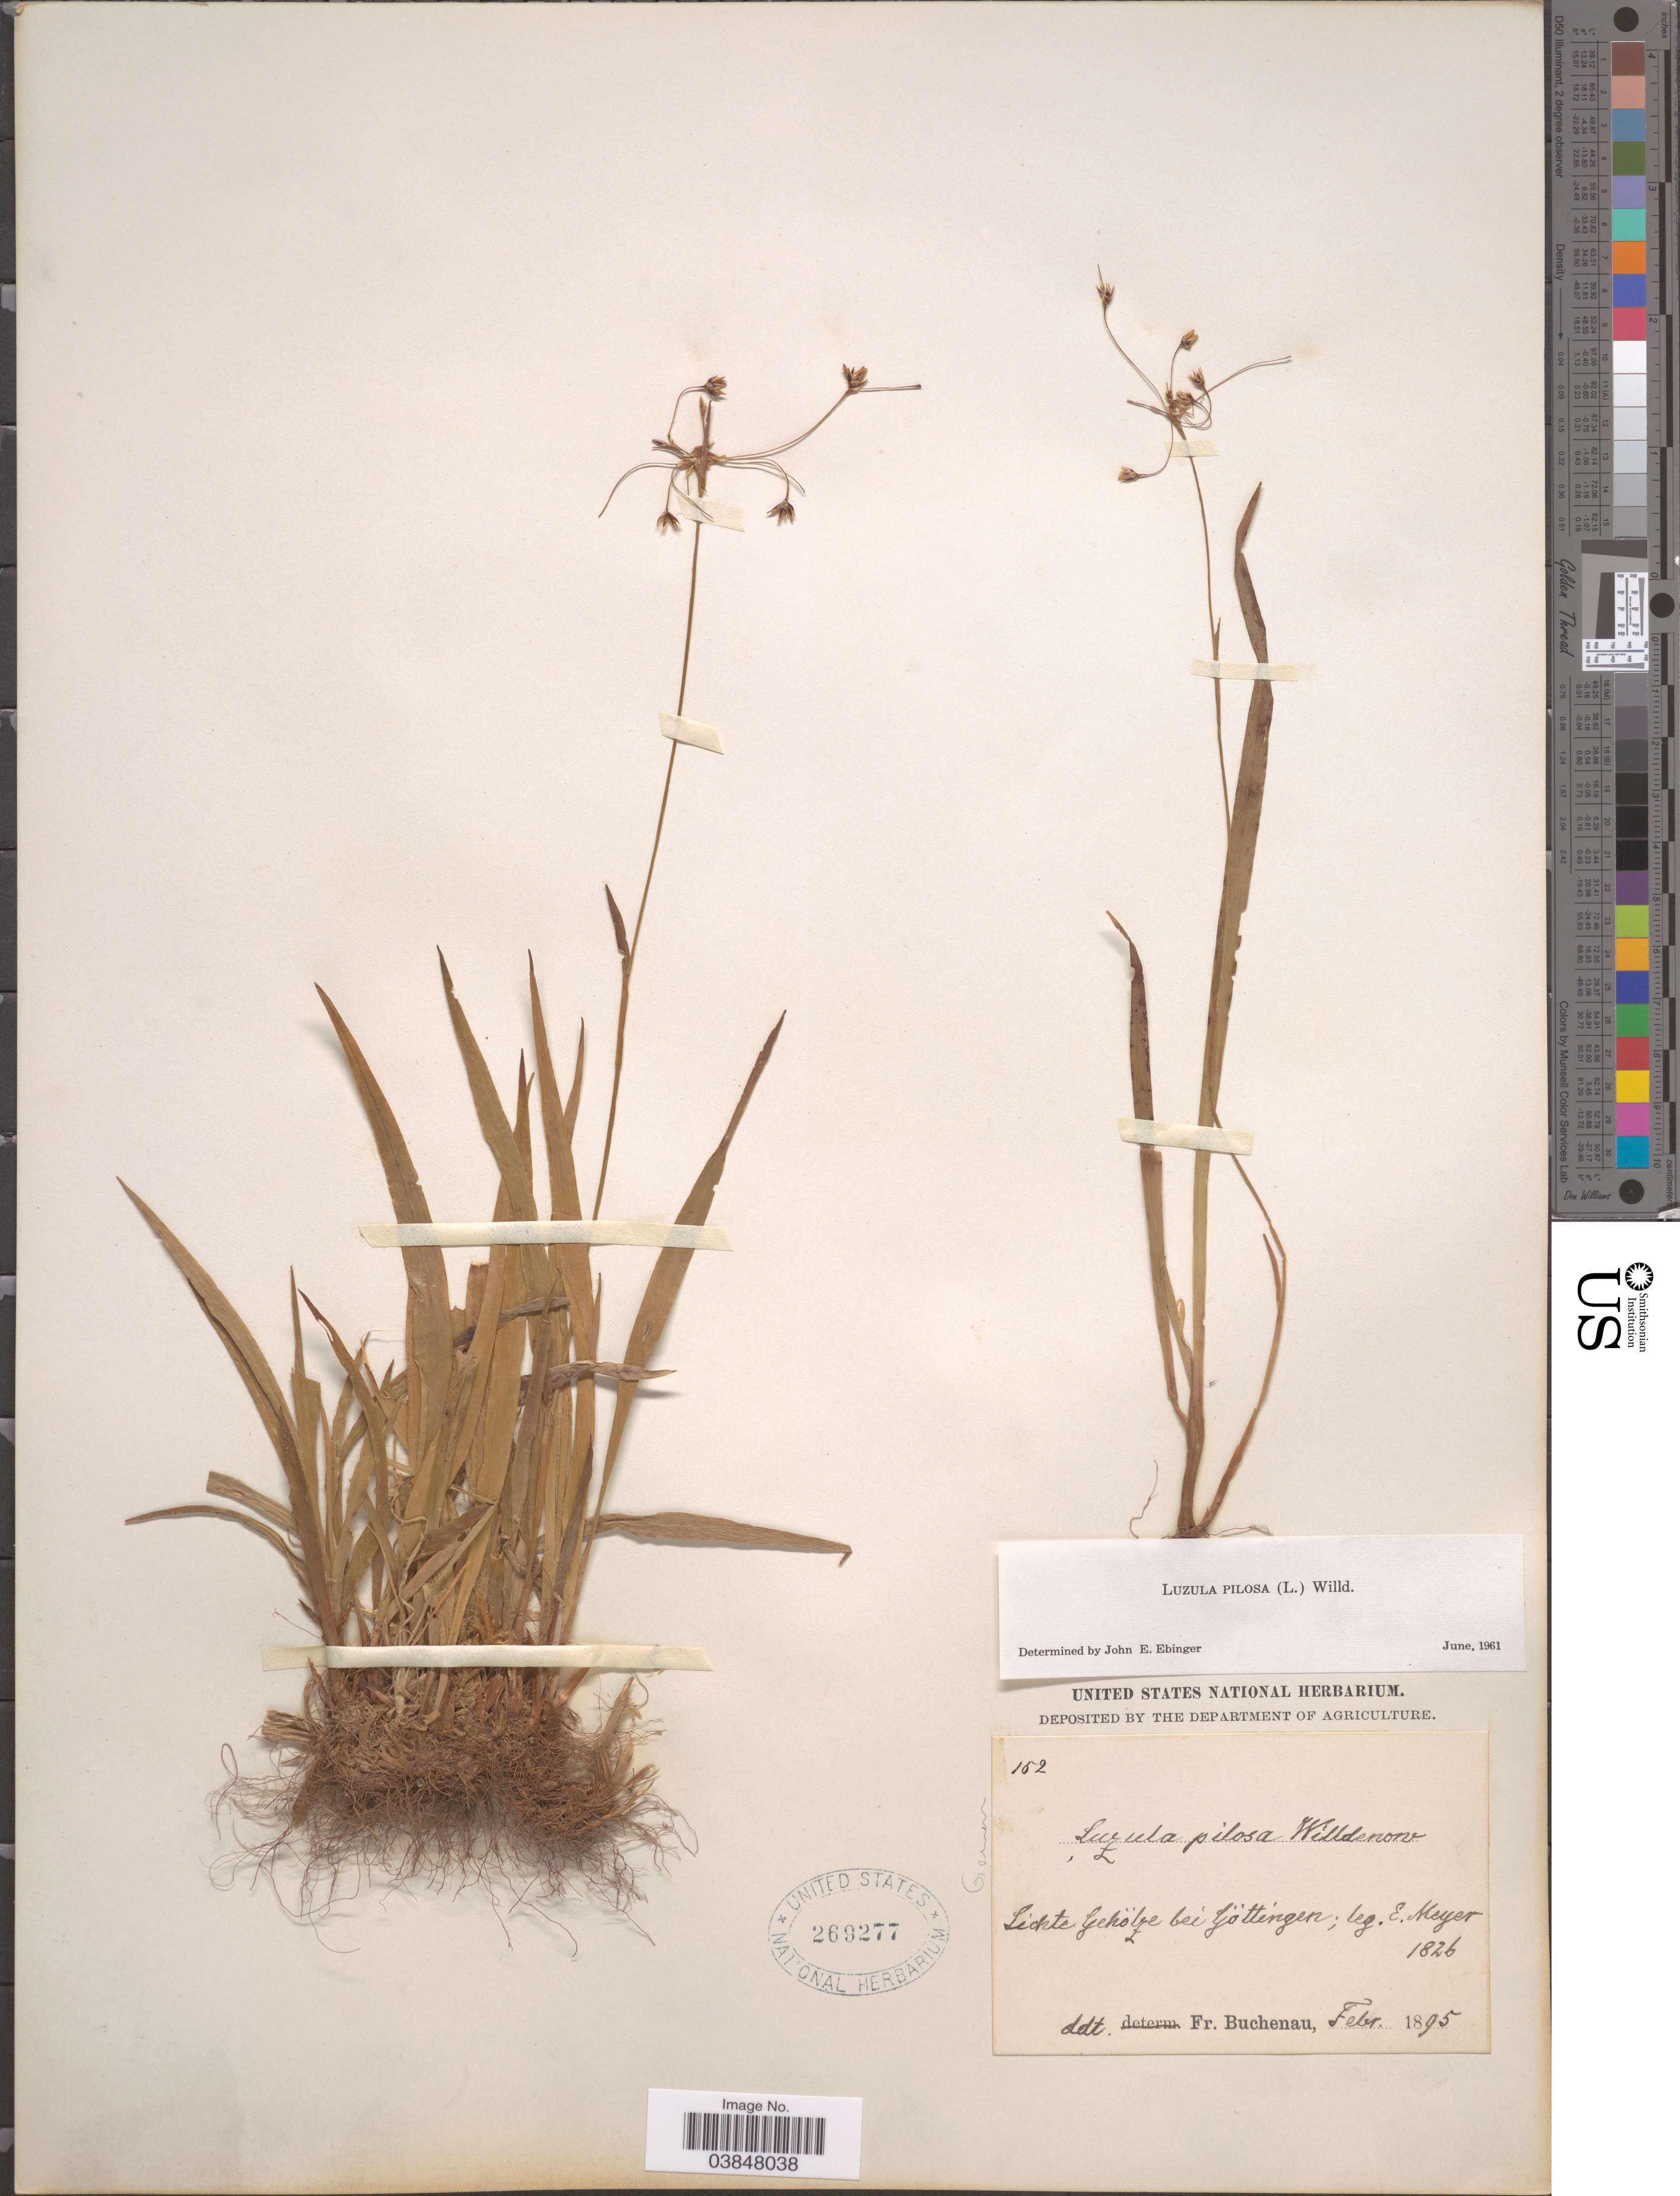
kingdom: Plantae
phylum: Tracheophyta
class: Liliopsida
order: Poales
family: Juncaceae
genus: Luzula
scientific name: Luzula pilosa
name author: (L.) Willd.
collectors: E. Meyer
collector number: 152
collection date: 1826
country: Germany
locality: Lichte Gehölze bei Göttingen.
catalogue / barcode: US 269277